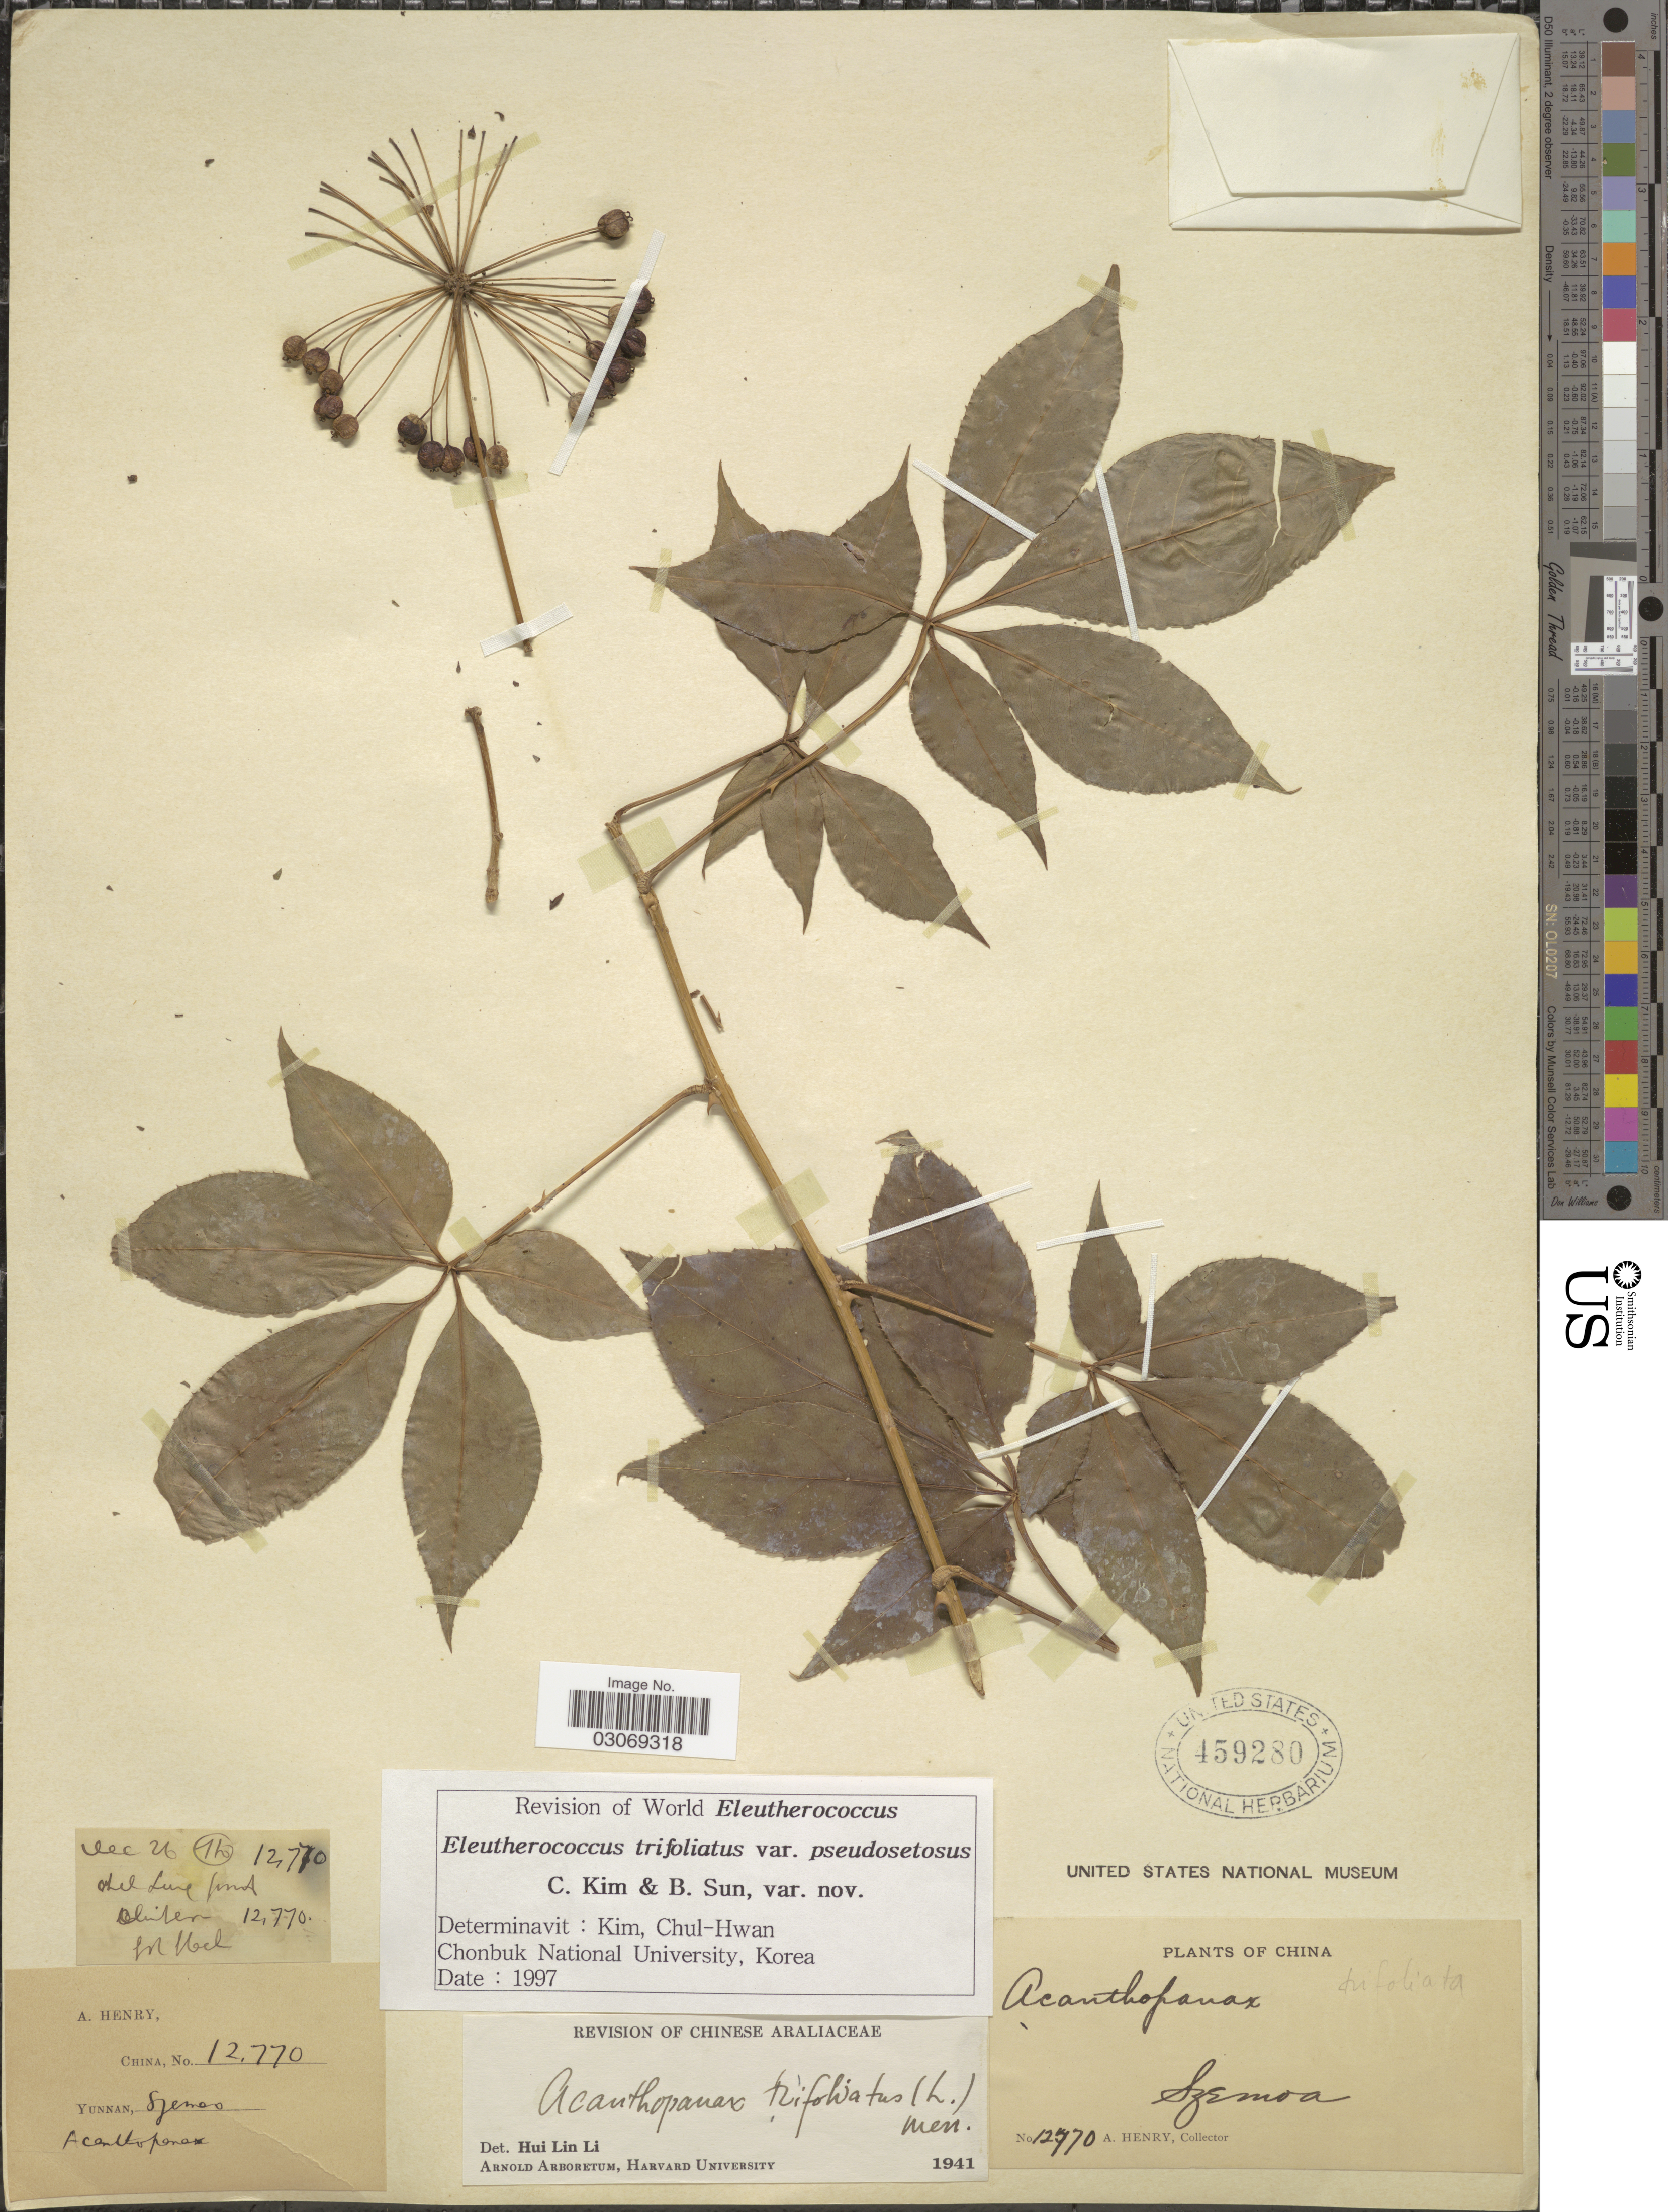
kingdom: Plantae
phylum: Tracheophyta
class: Magnoliopsida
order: Apiales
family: Araliaceae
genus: Eleutherococcus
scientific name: Eleutherococcus trifoliatus var. pseudosetosus C. Kim & B. Sun var. nov. ined.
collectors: A. Henry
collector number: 12770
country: China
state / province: Yunnan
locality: Szemoa.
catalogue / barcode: US 459280